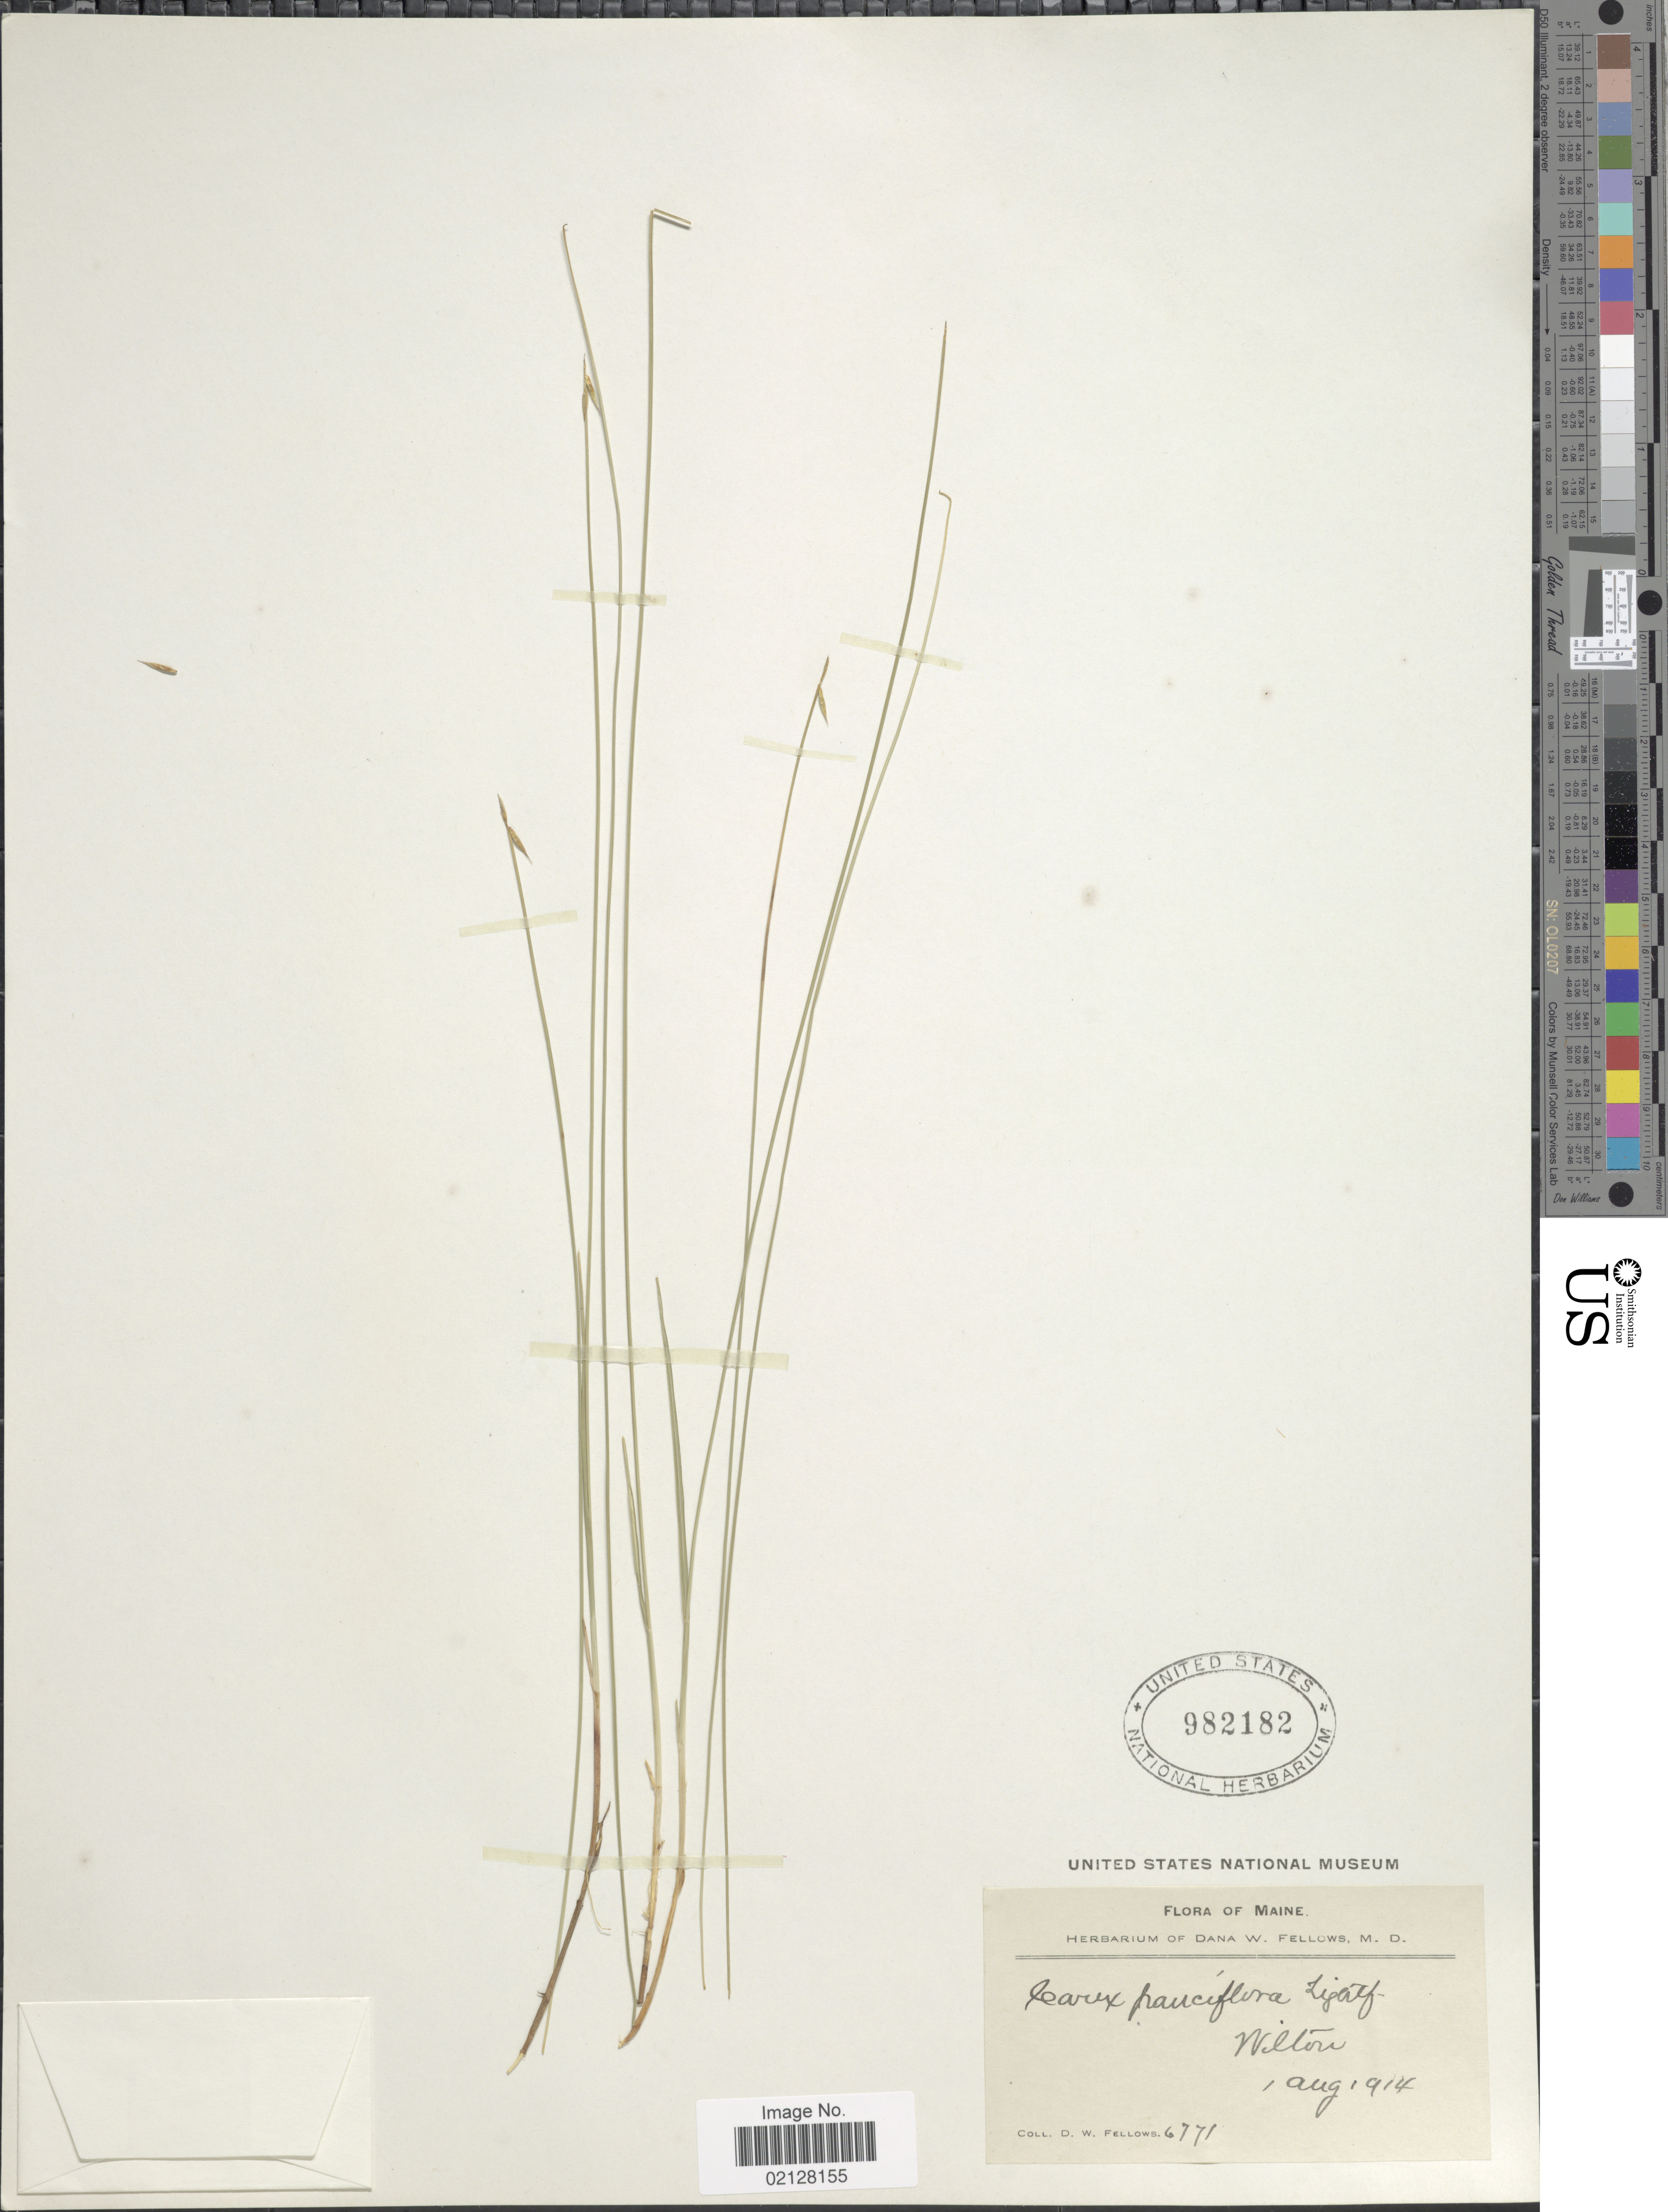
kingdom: Plantae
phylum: Tracheophyta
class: Liliopsida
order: Poales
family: Cyperaceae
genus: Carex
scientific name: Carex pauciflora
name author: Lightf.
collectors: D. W. Fellows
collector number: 6771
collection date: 1914-08-01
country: United States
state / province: Maine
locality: Wilton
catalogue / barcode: US 982182